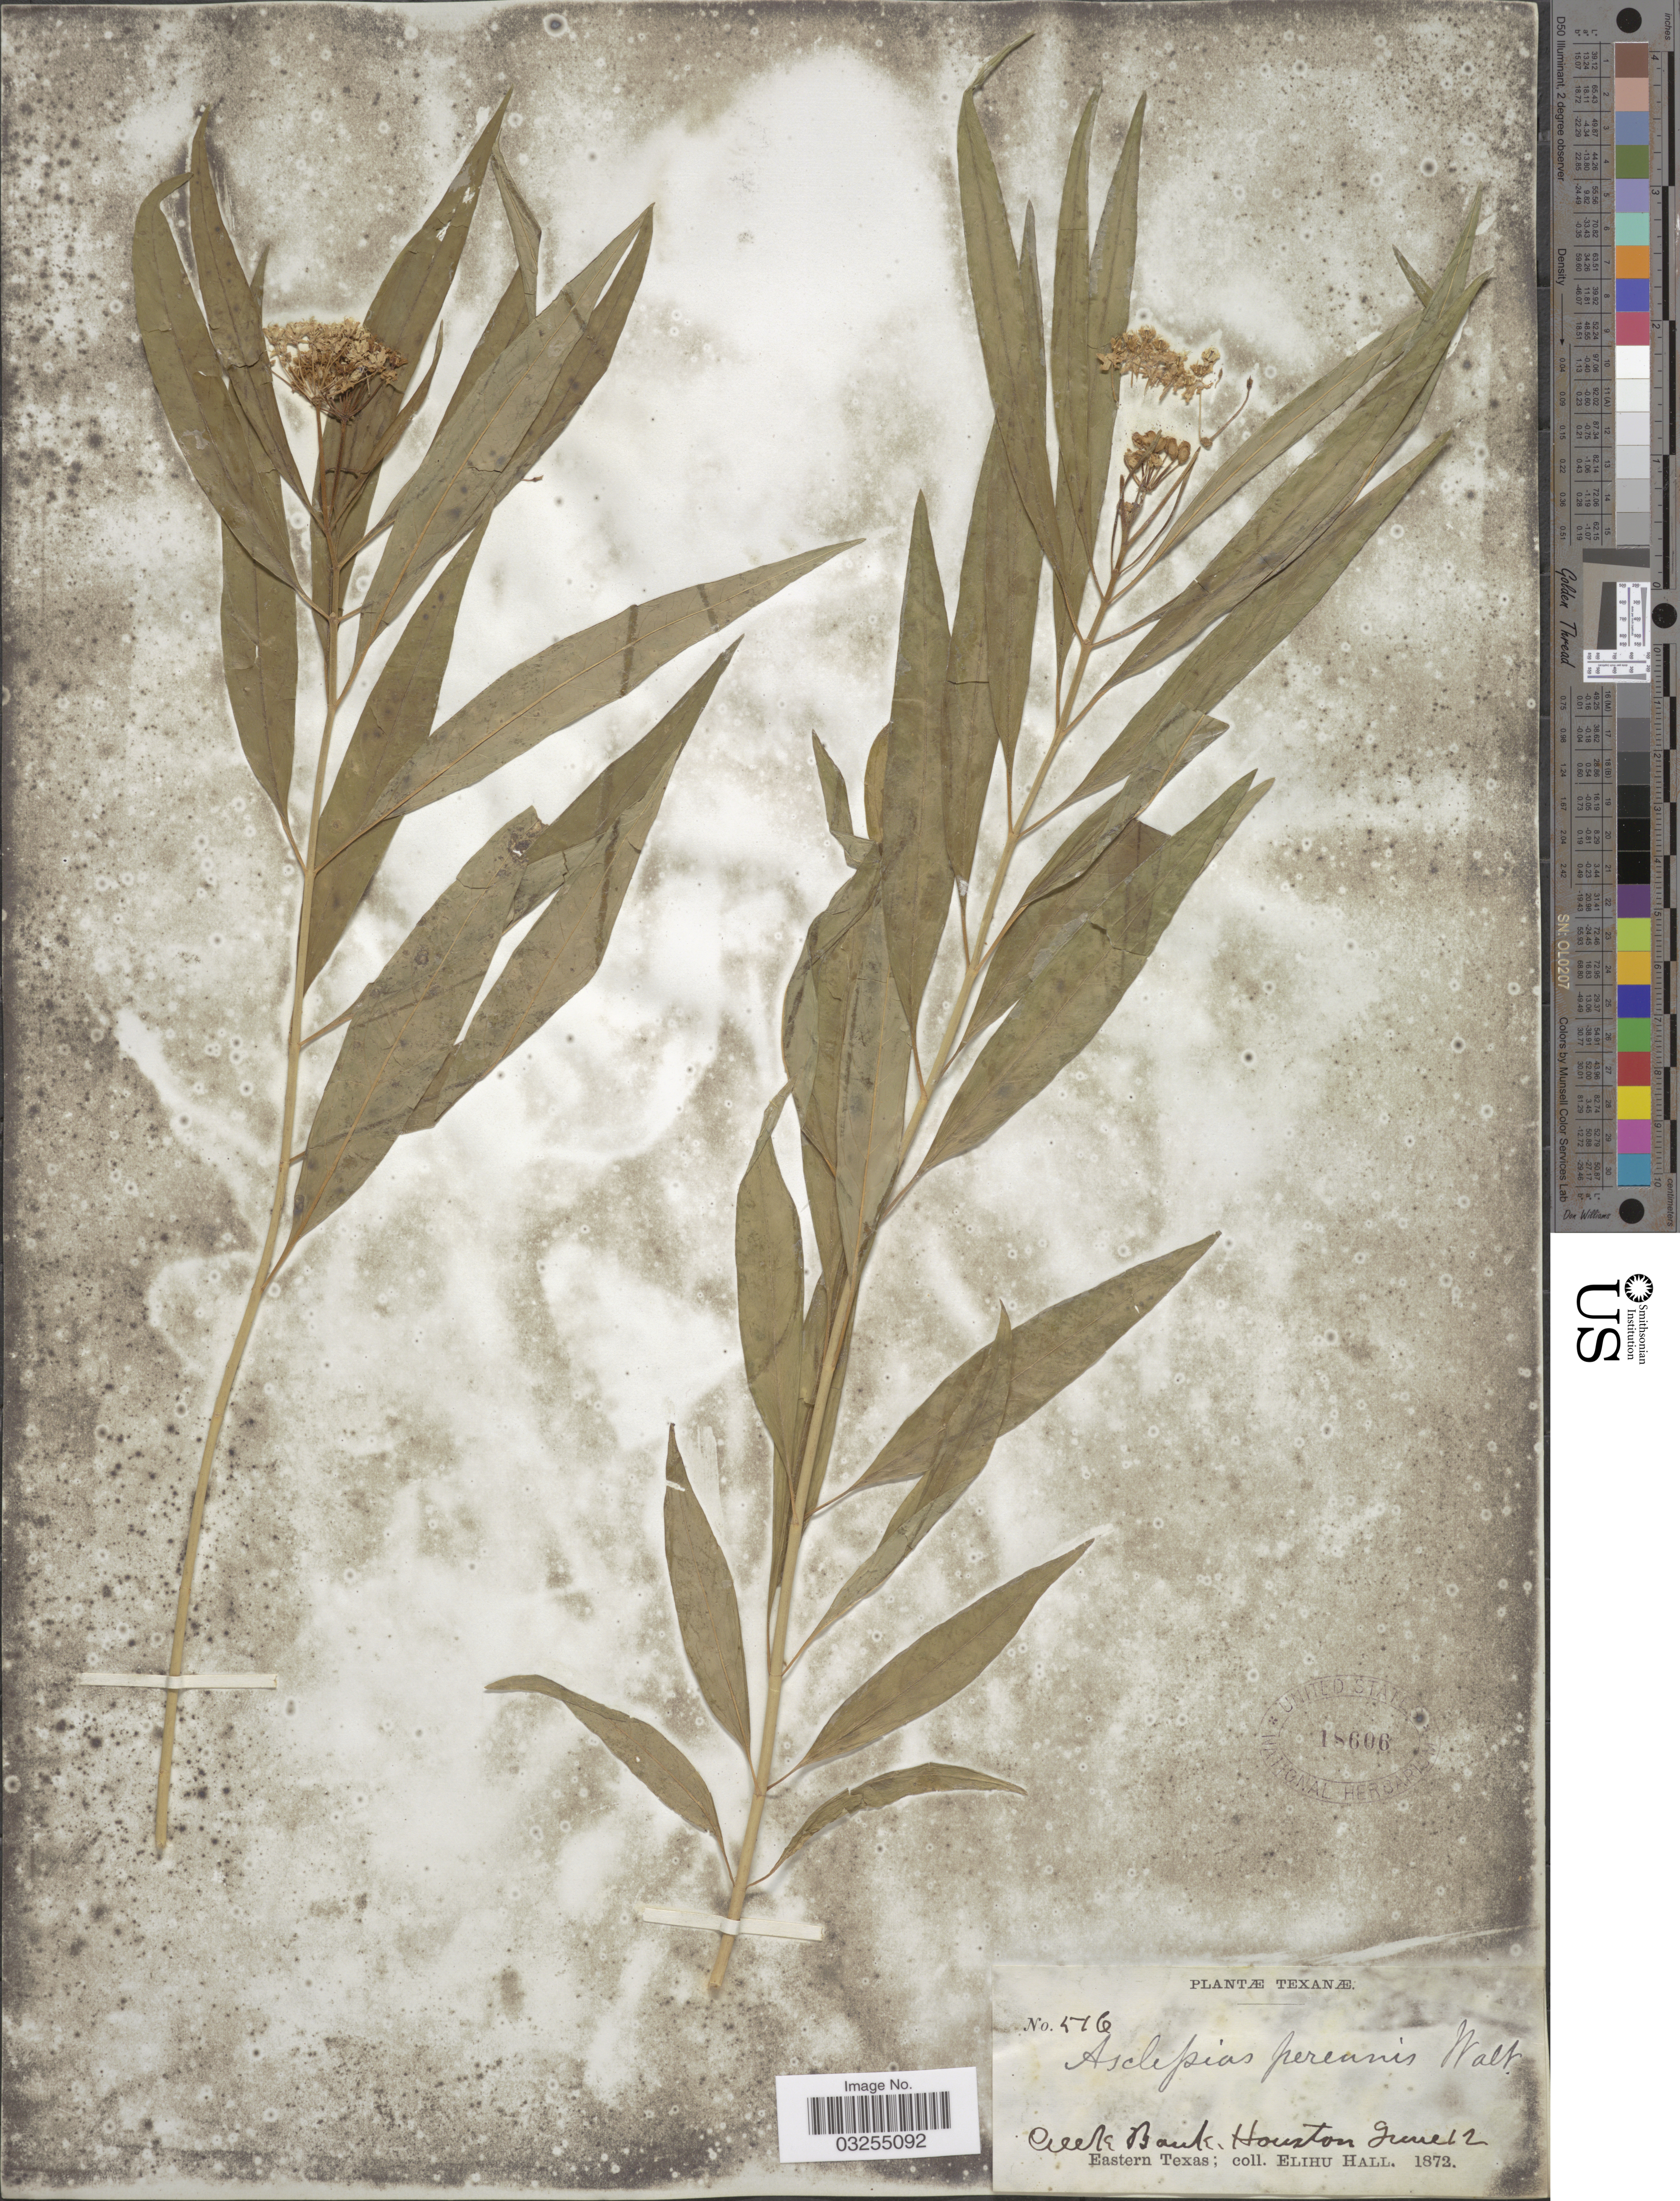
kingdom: Plantae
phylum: Tracheophyta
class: Magnoliopsida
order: Gentianales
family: Apocynaceae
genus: Asclepias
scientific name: Asclepias perennis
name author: Walter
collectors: E. Hall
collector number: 516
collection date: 1872-06-12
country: United States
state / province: Texas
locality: Creek Bank: Houston. Eastern Texas.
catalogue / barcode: US 18606